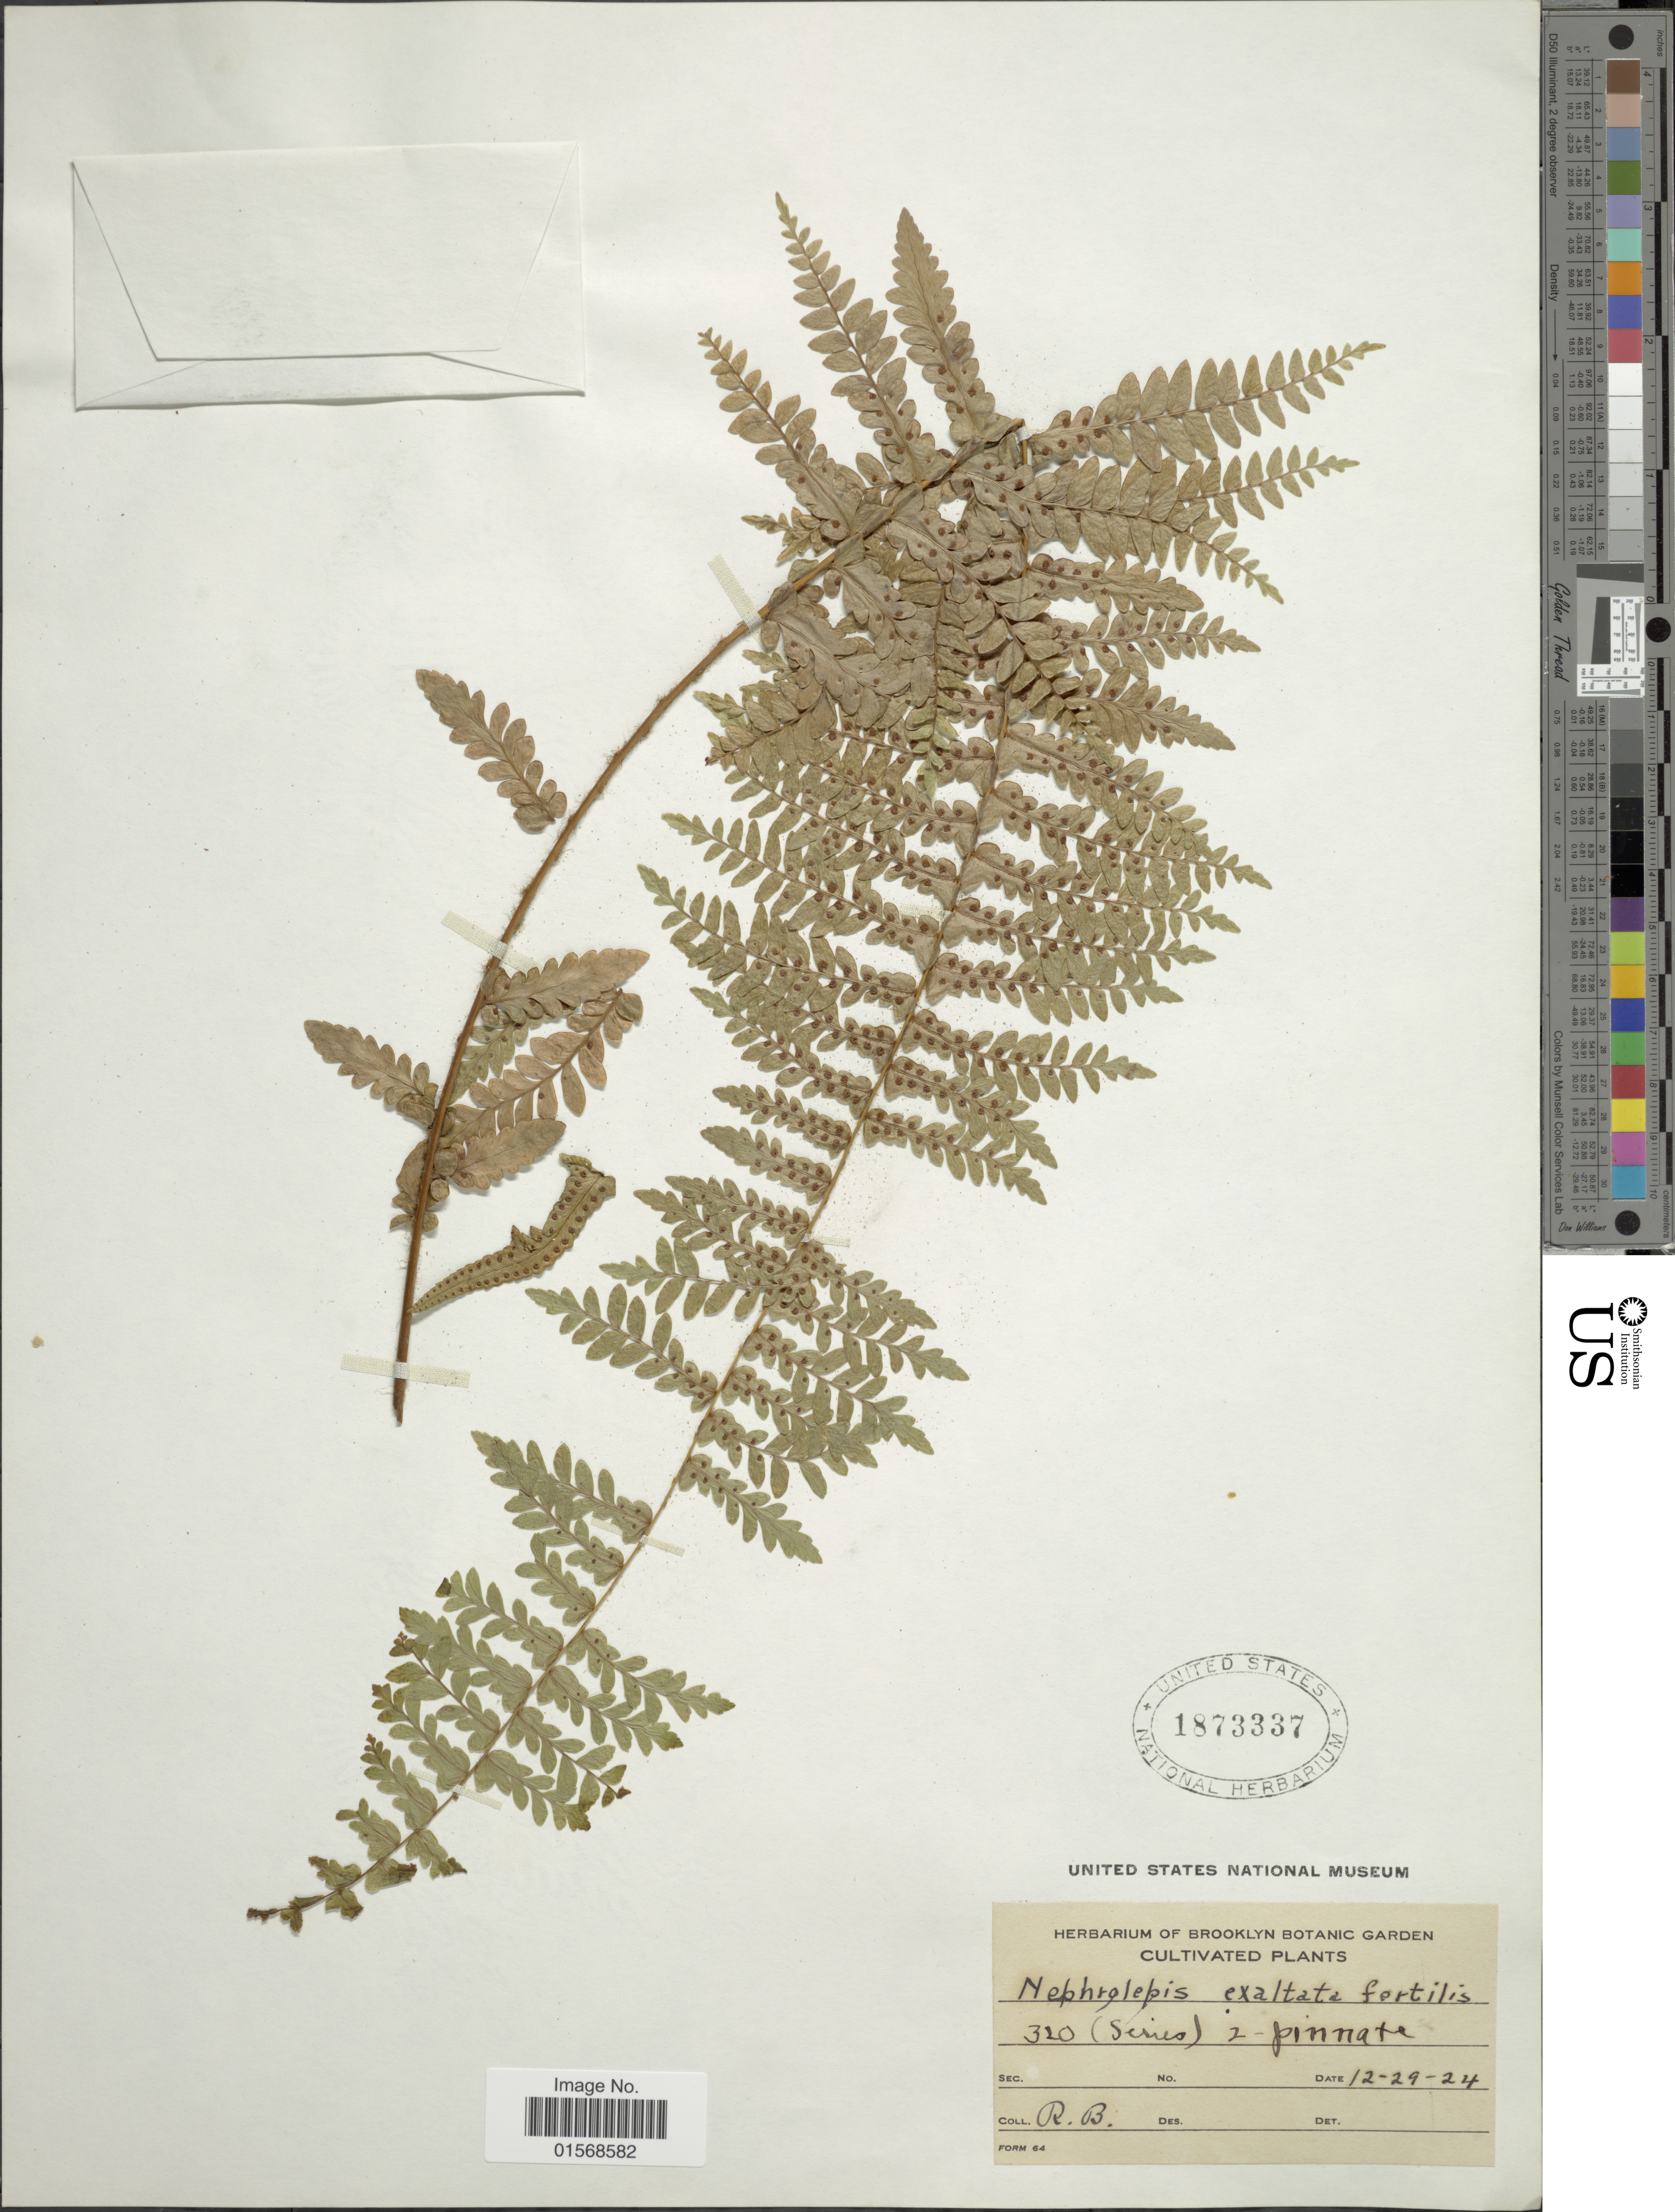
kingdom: Plantae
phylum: Tracheophyta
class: Polypodiopsida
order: Polypodiales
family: Nephrolepidaceae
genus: Nephrolepis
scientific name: Nephrolepis 'Fertilis'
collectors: R. B.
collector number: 320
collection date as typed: Transcribed d/m/y: 29/12/24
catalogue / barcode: US 1873337